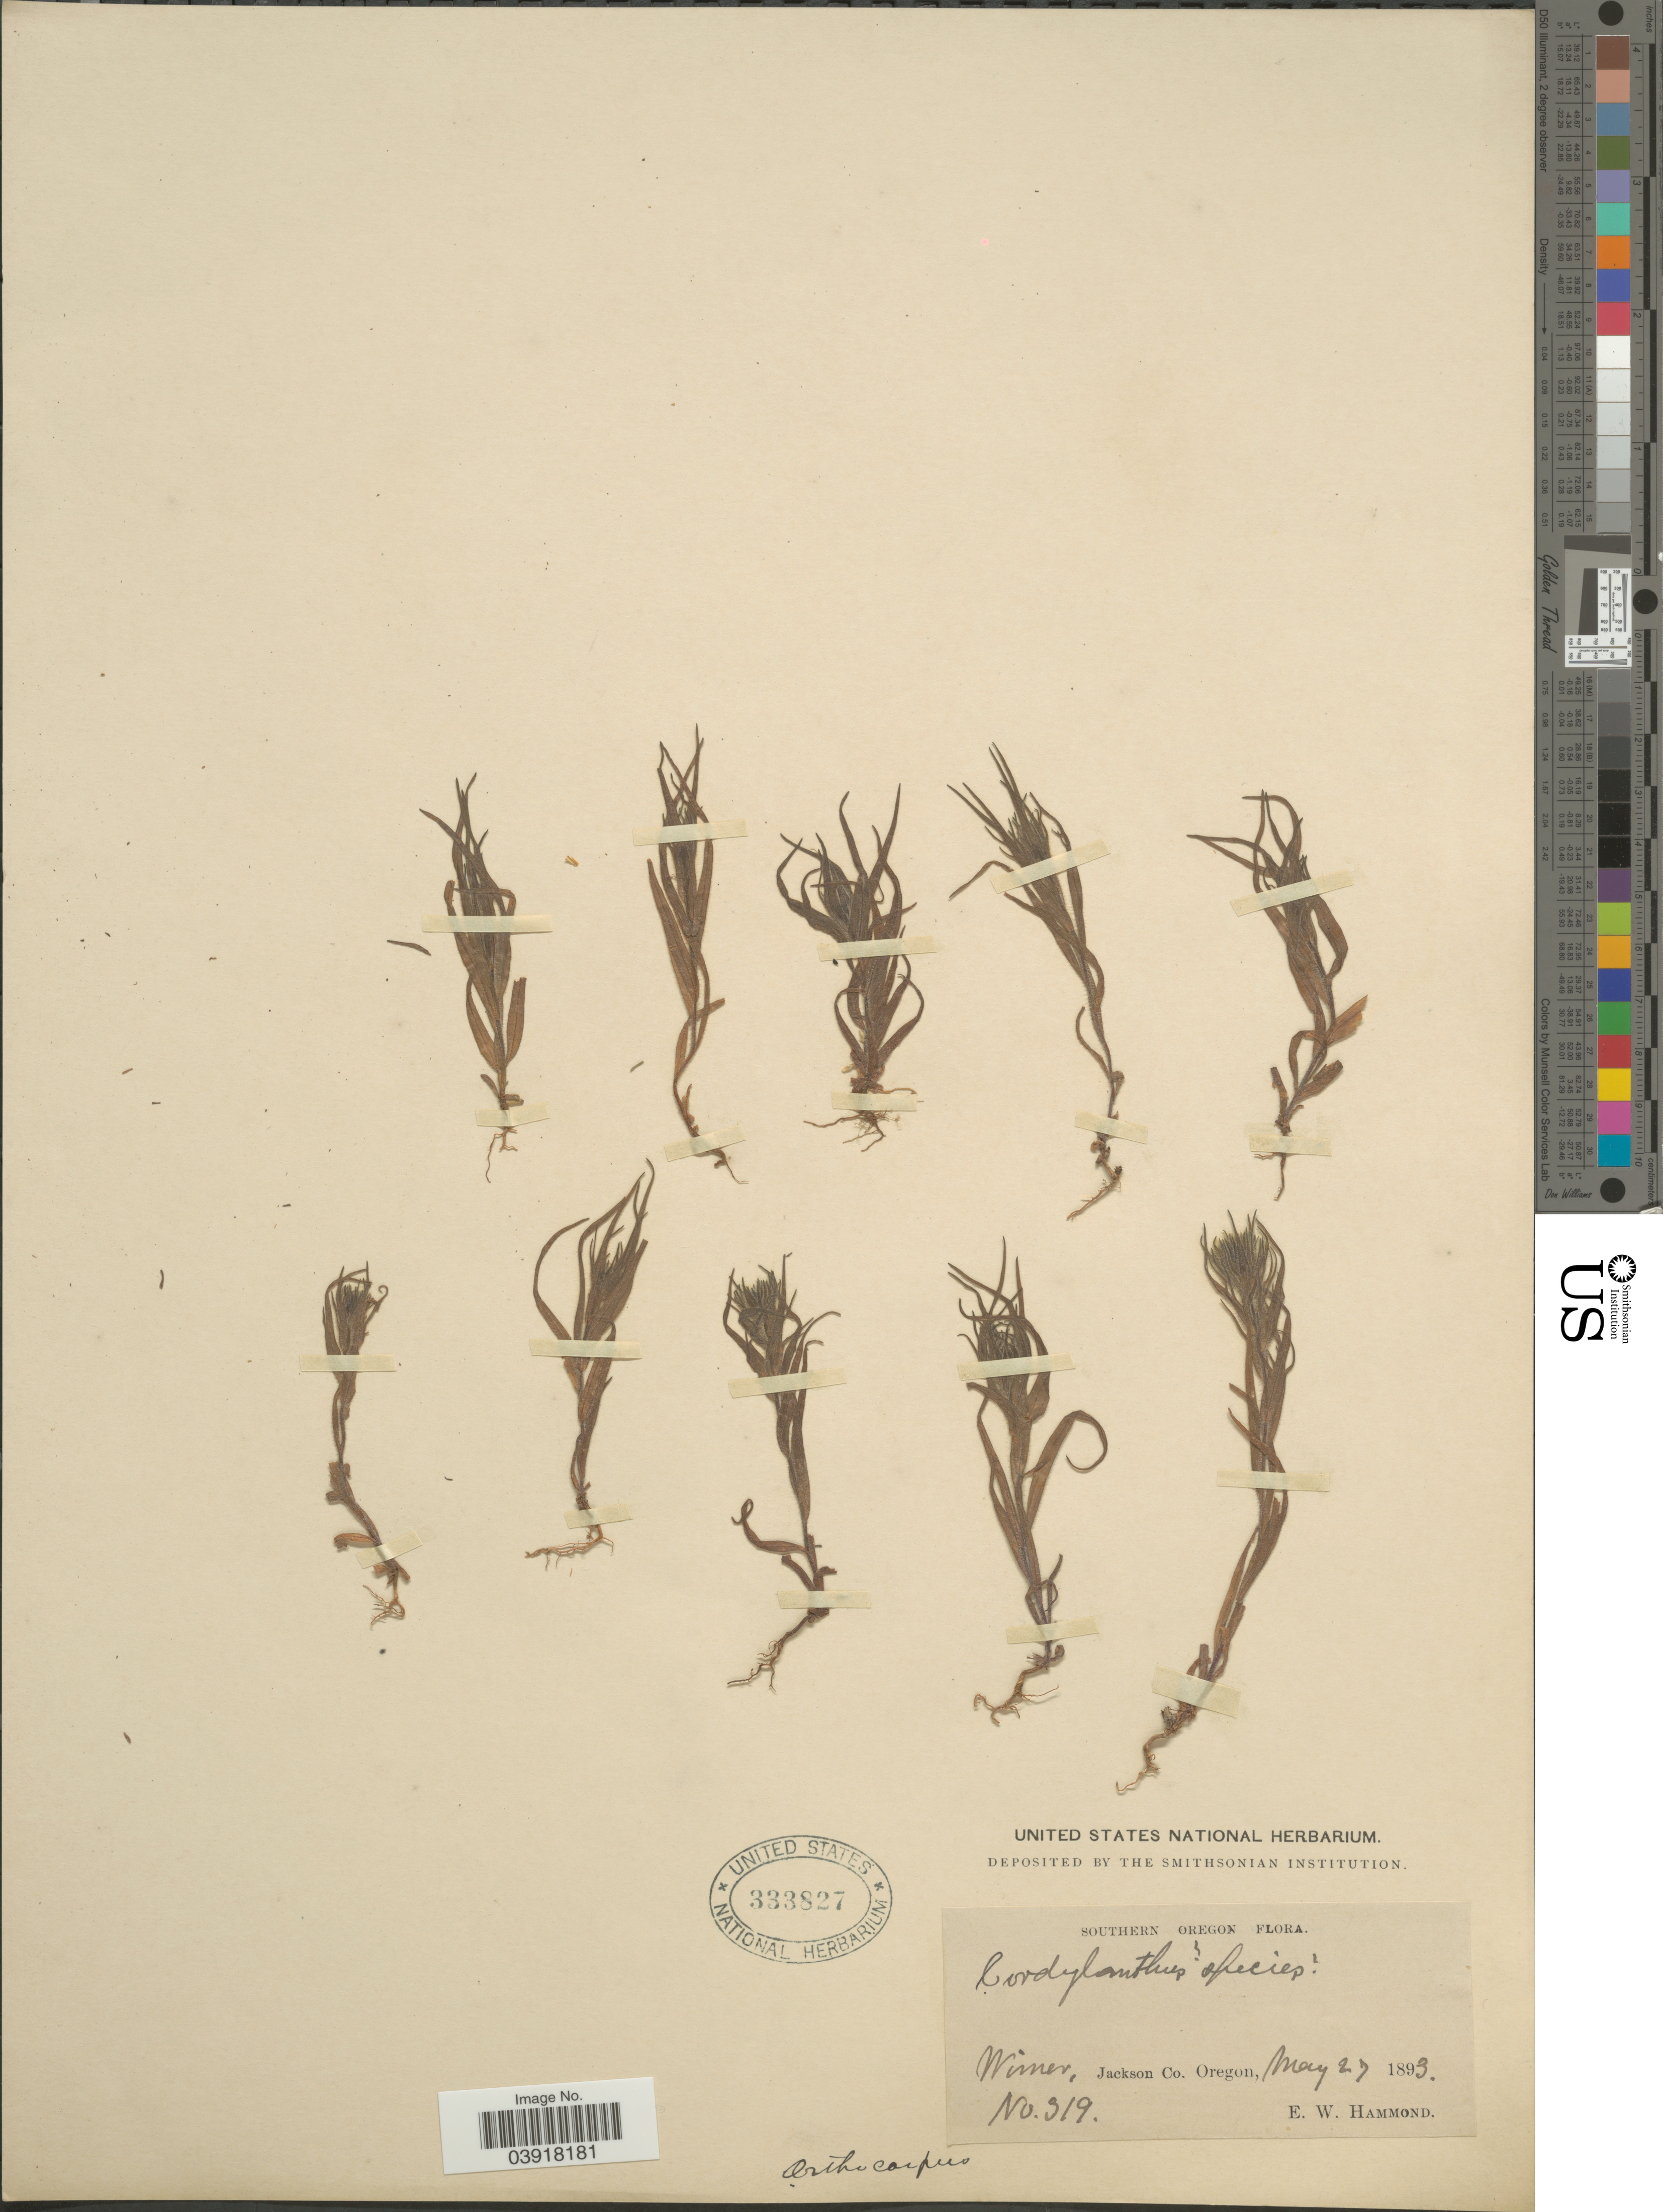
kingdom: Plantae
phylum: Tracheophyta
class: Magnoliopsida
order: Lamiales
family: Orobanchaceae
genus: Orthocarpus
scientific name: Orthocarpus sp.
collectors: E. Hammond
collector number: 319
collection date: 1893-05-27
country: United States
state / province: Oregon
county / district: Jackson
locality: Southern Oregon. Wimer, Jackson Co.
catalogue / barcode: US 333827